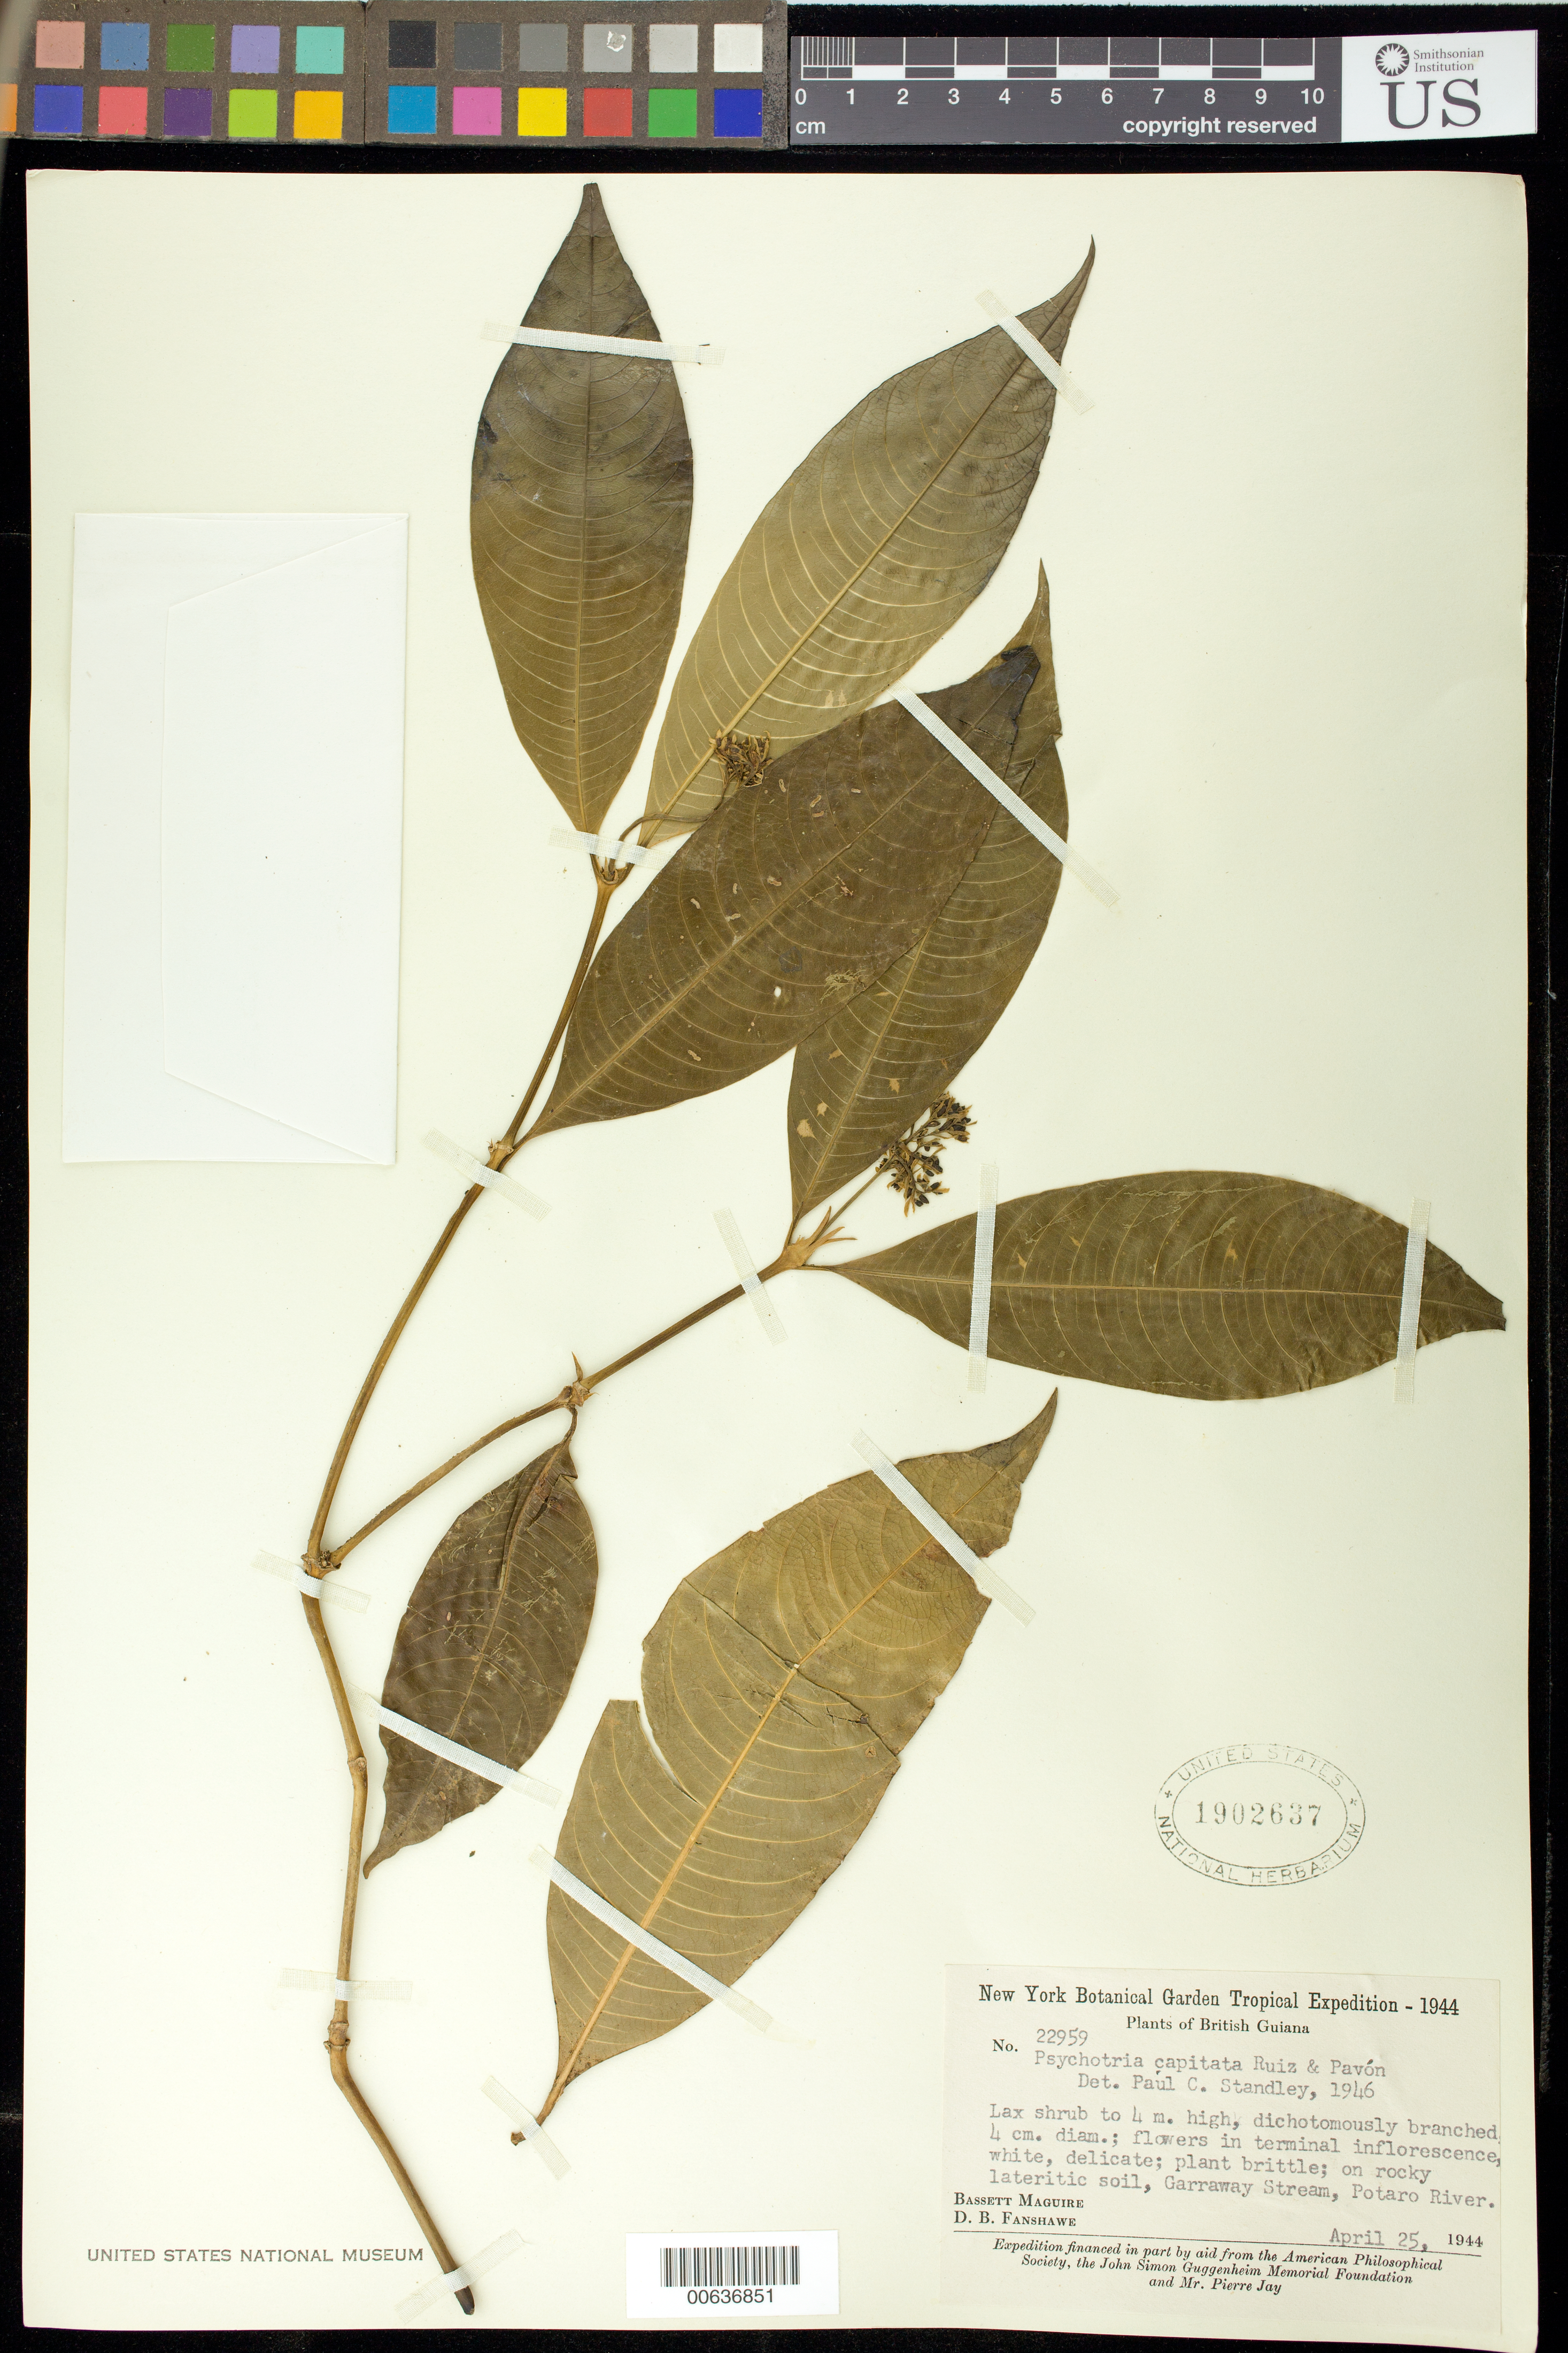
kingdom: Plantae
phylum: Tracheophyta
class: Magnoliopsida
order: Gentianales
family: Rubiaceae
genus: Palicourea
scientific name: Palicourea violacea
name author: (Aubl.) A. Rich.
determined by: Kirkbride, J. H., Jr.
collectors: B. Maguire & D. B. Fanshawe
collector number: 22959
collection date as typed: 25-Apr-44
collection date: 1944-04-25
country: Guyana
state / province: Potaro-Siparuni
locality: Garraway Stream, Potaro River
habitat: Rocky lateritic soil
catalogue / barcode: US 1902637